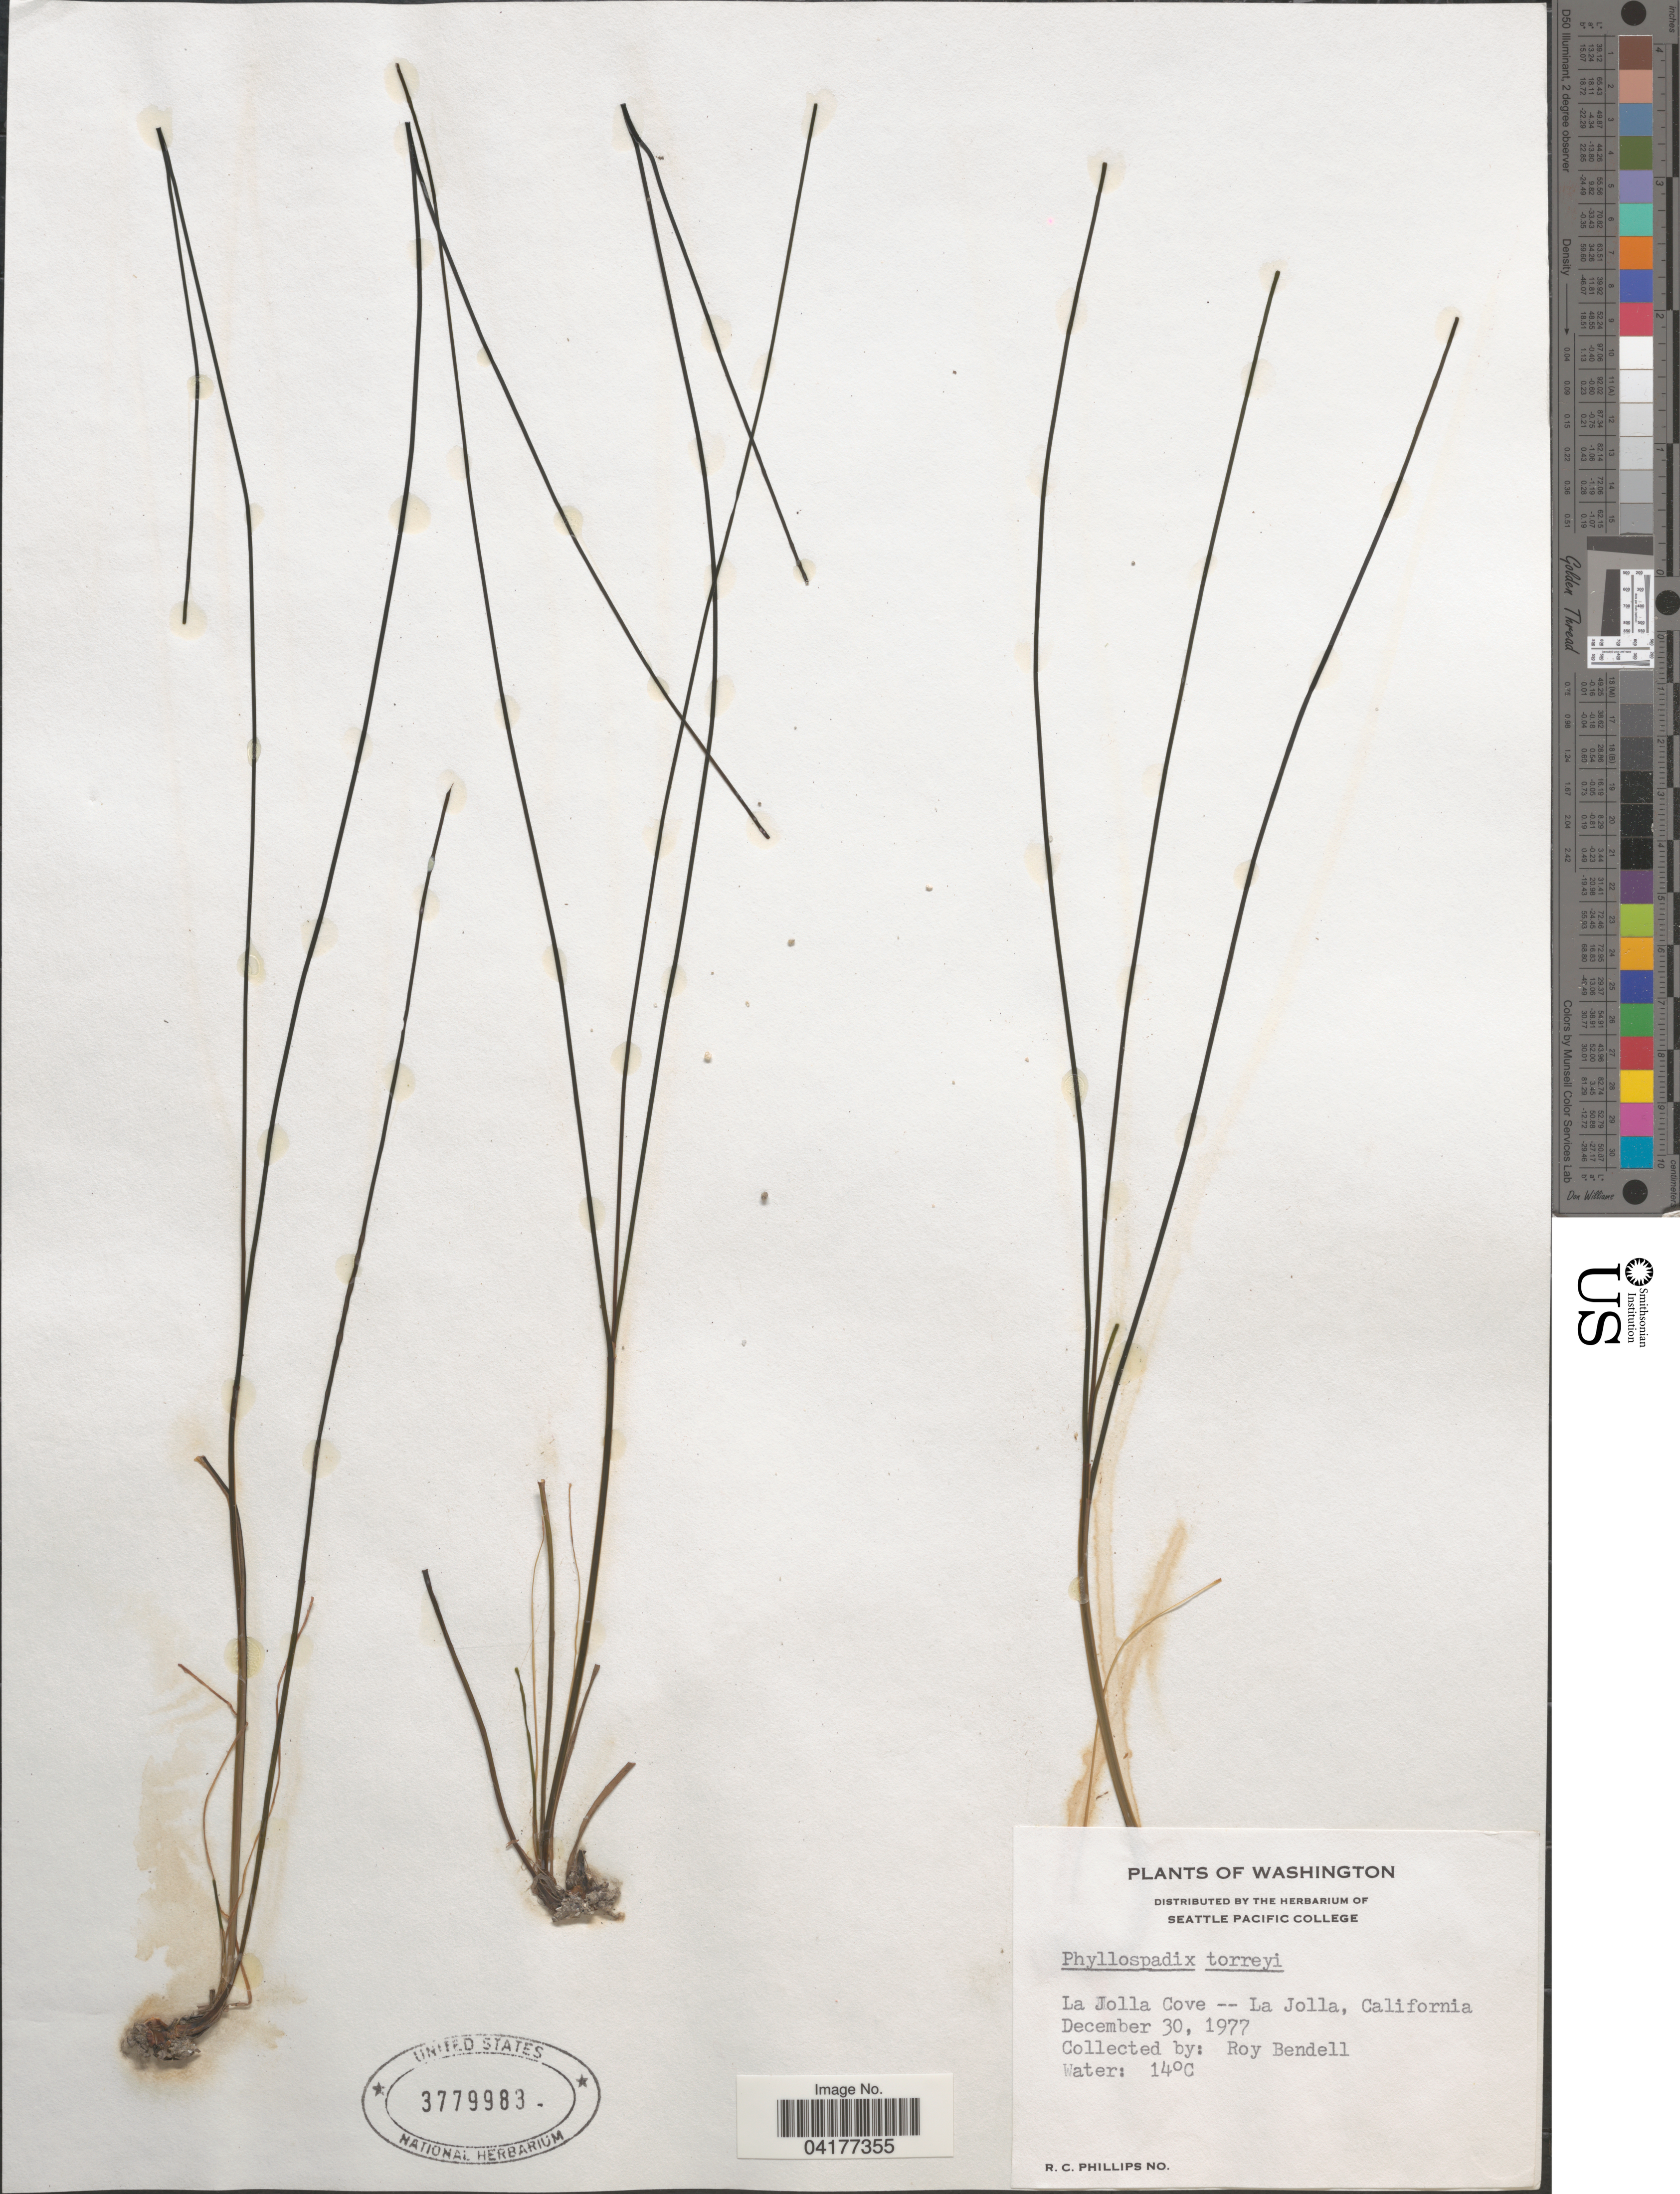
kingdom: Plantae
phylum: Tracheophyta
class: Liliopsida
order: Alismatales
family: Zosteraceae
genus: Phyllospadix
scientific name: Phyllospadix torreyi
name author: S. Watson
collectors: R. Bendell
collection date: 1977-12-30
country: United States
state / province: California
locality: La Jolla Cove -- La Jolla.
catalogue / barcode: US 3779983